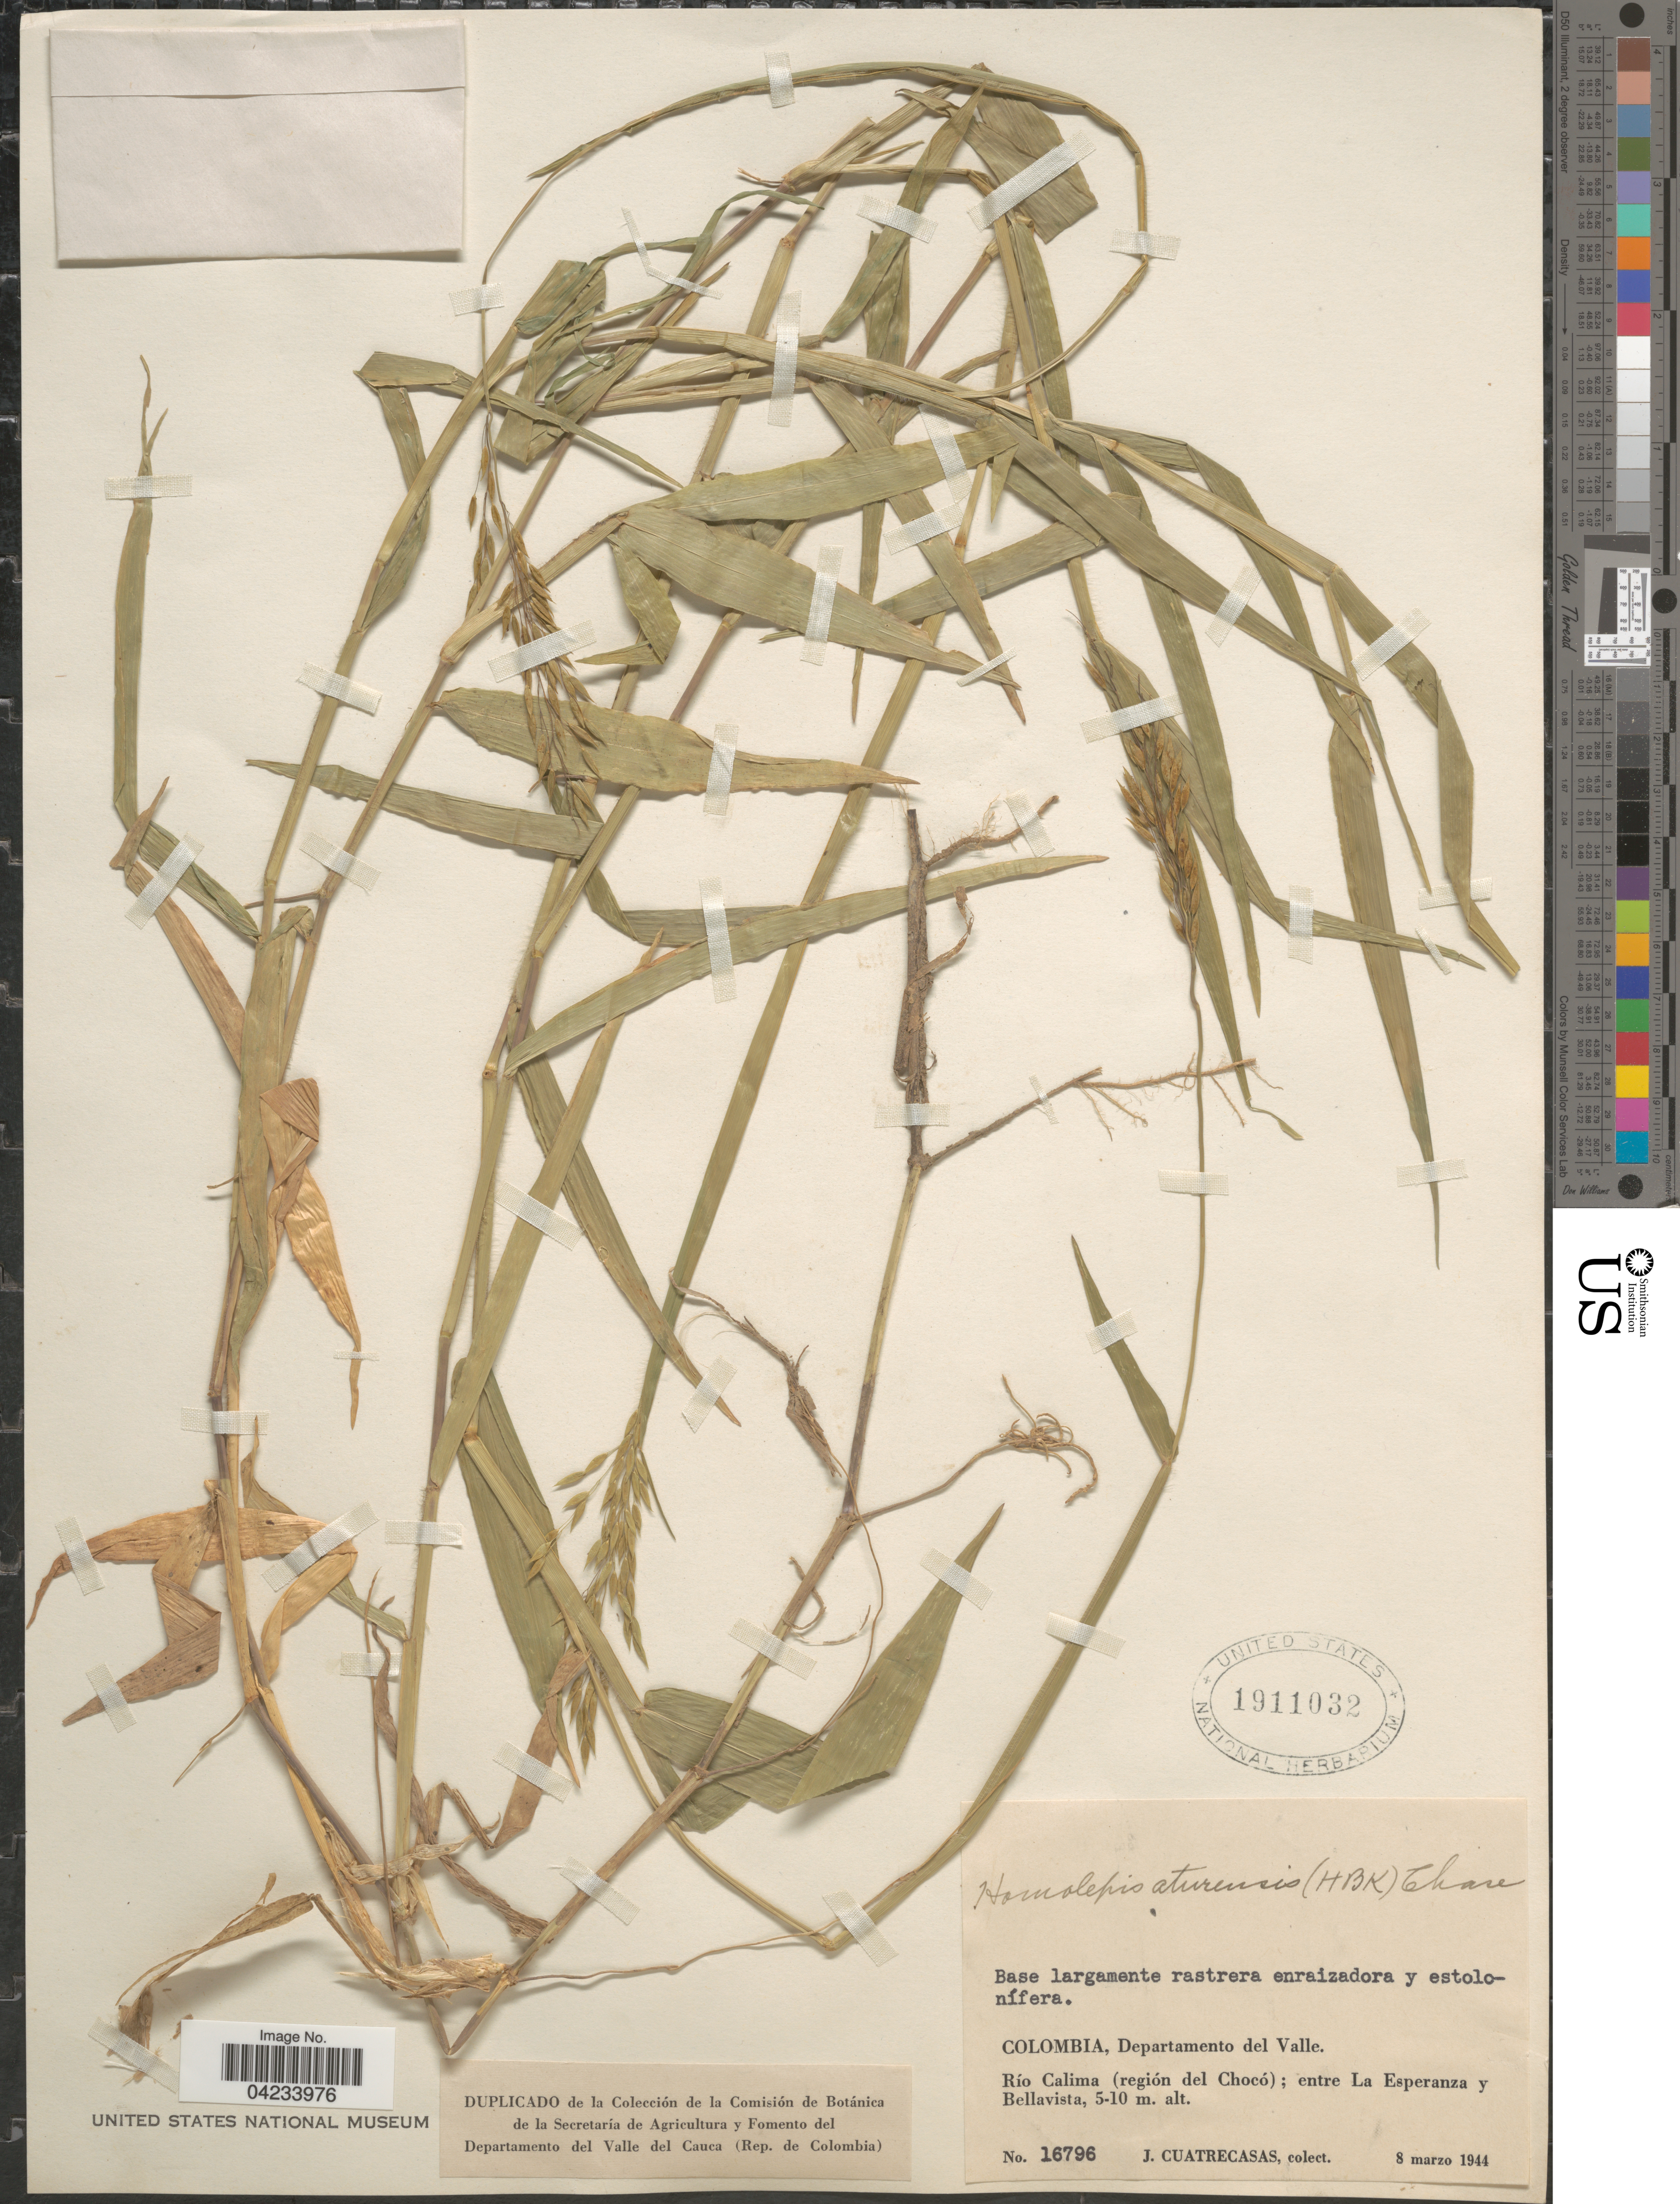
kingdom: Plantae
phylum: Tracheophyta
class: Liliopsida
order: Poales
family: Poaceae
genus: Homolepis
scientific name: Homolepis aturensis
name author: (Kunth) Chase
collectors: J. Cuatrecasas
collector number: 16796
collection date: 1944-03-08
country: Colombia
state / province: Valle del Cauca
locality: Departamento del Valle. Río Calima (región del Chocó); entre La Esperanza y Bellavista.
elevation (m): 5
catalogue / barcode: US 1911032